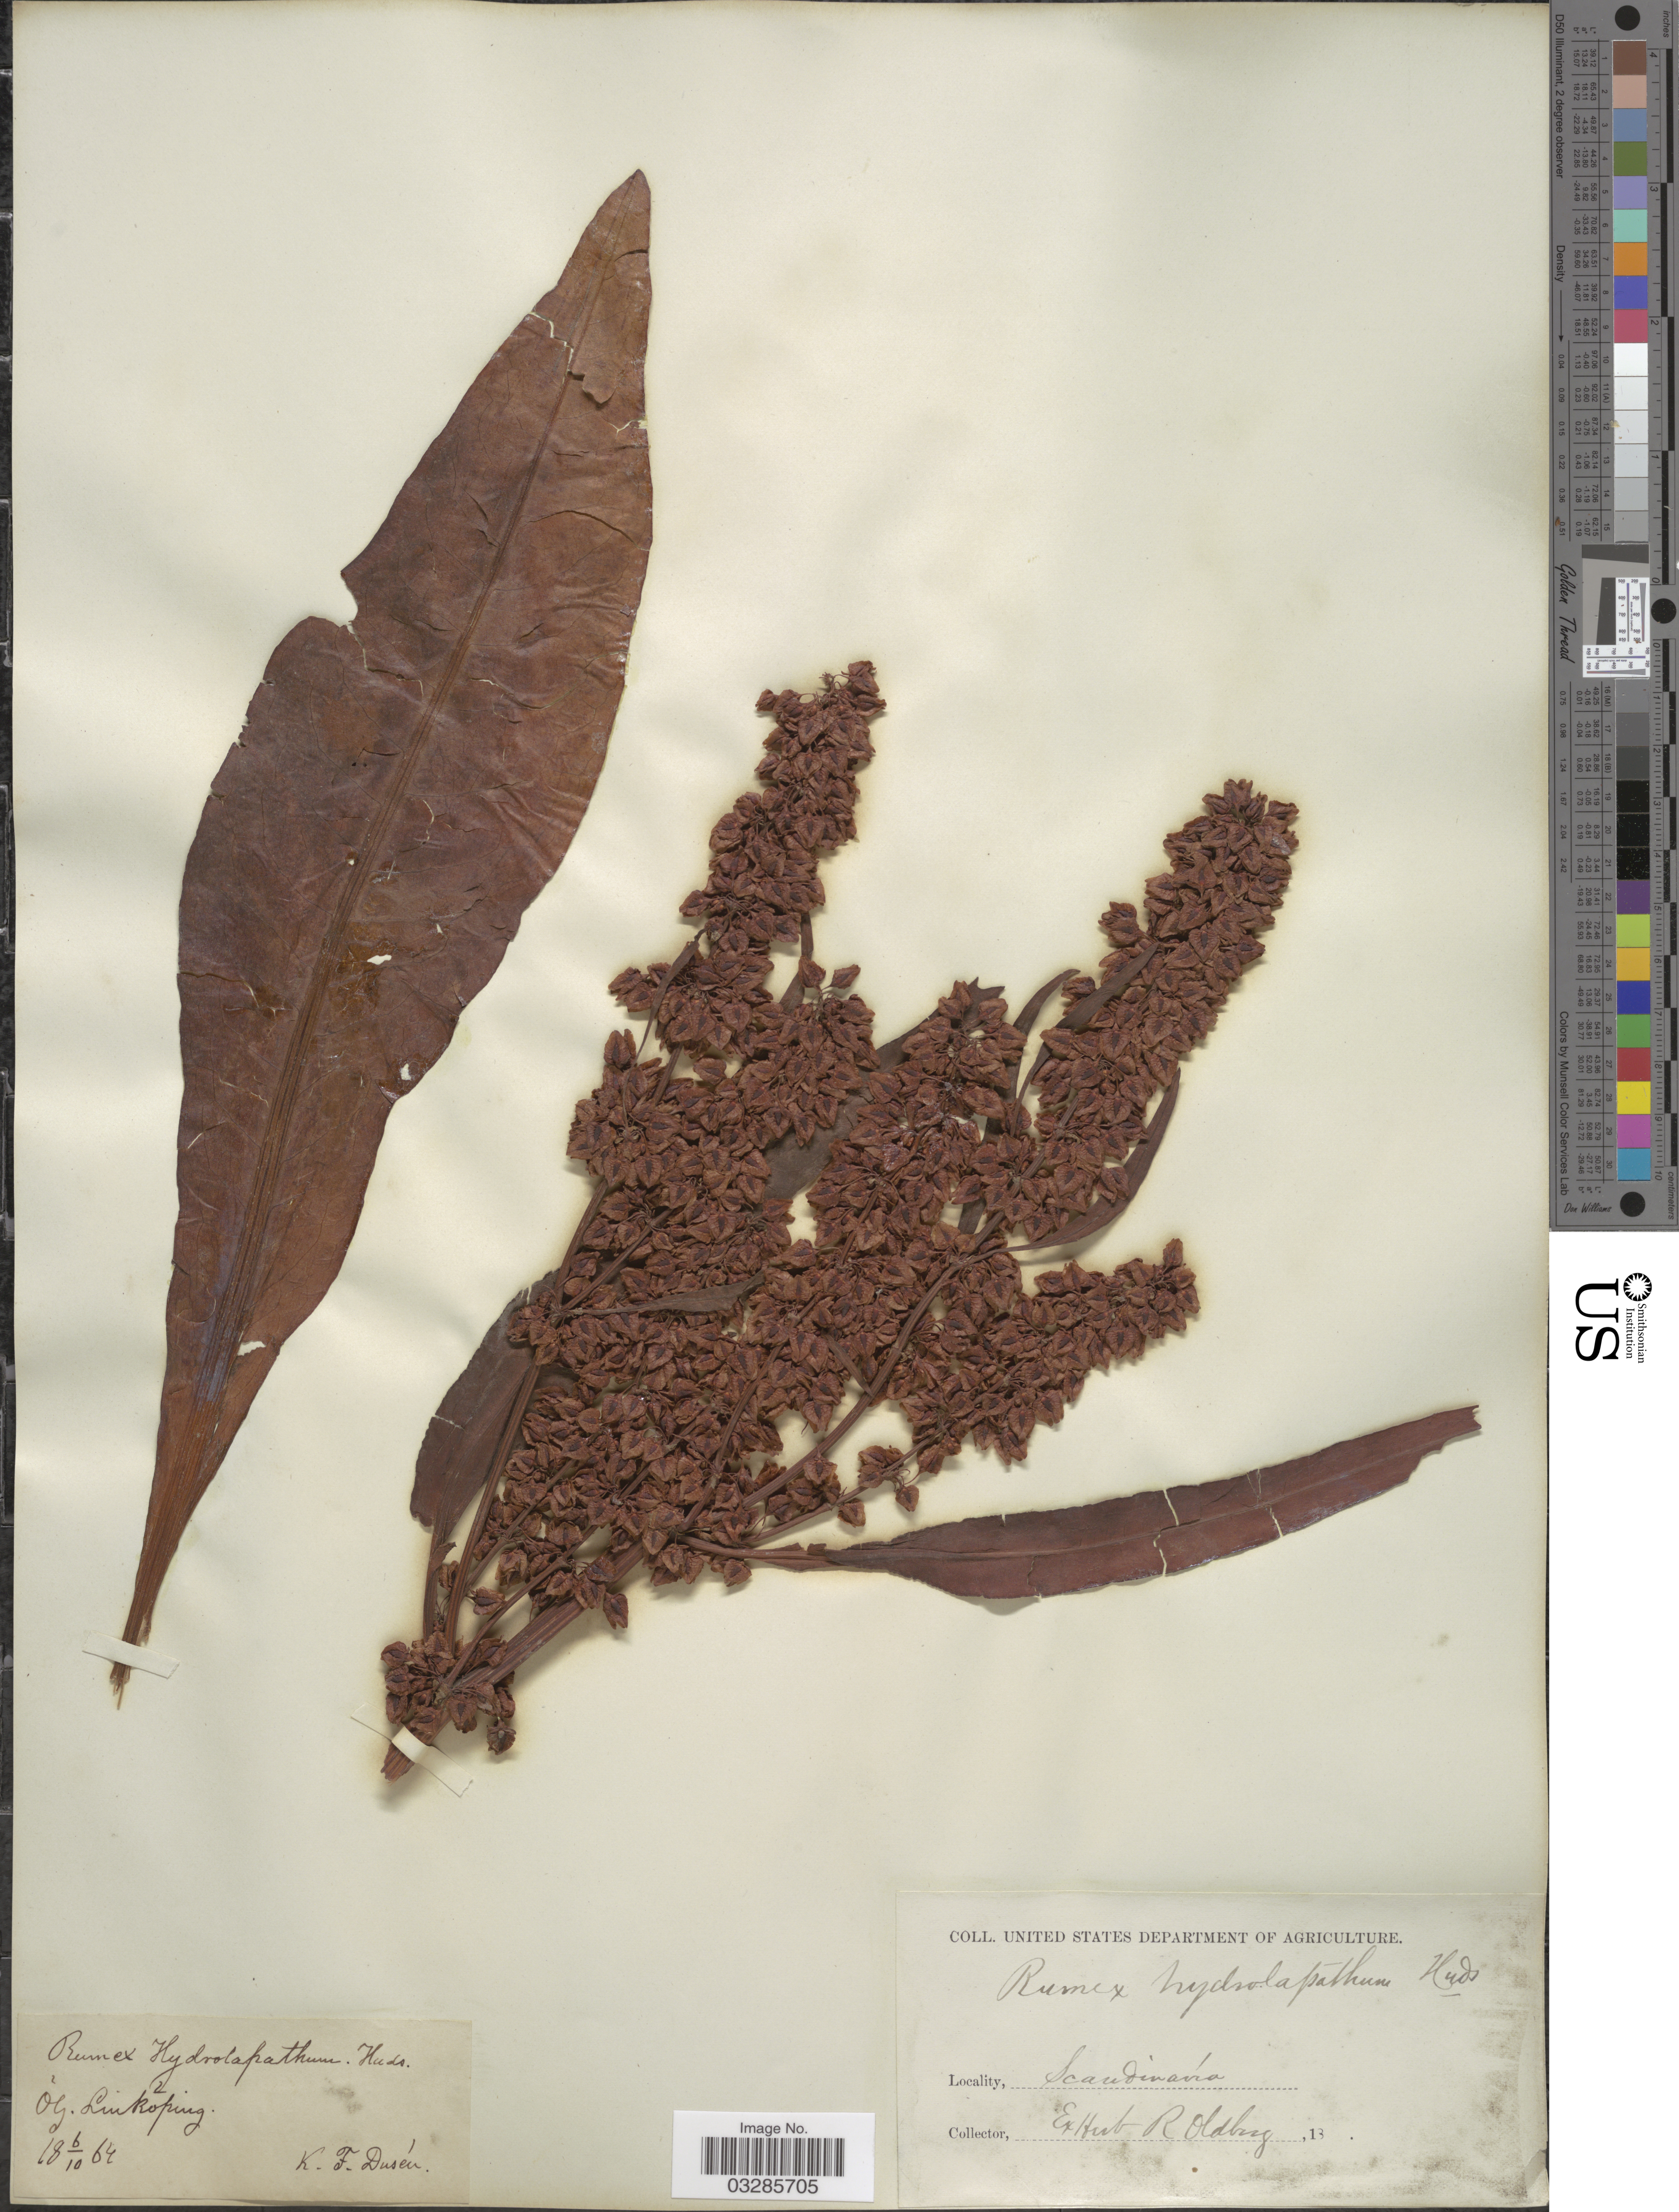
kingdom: Plantae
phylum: Tracheophyta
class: Magnoliopsida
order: Caryophyllales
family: Polygonaceae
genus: Rumex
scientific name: Rumex hydrolapathum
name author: Huds.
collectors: K. Dusén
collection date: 1864-10-06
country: Sweden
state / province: Östergötland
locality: Og. Linkoping, Scandinavia.